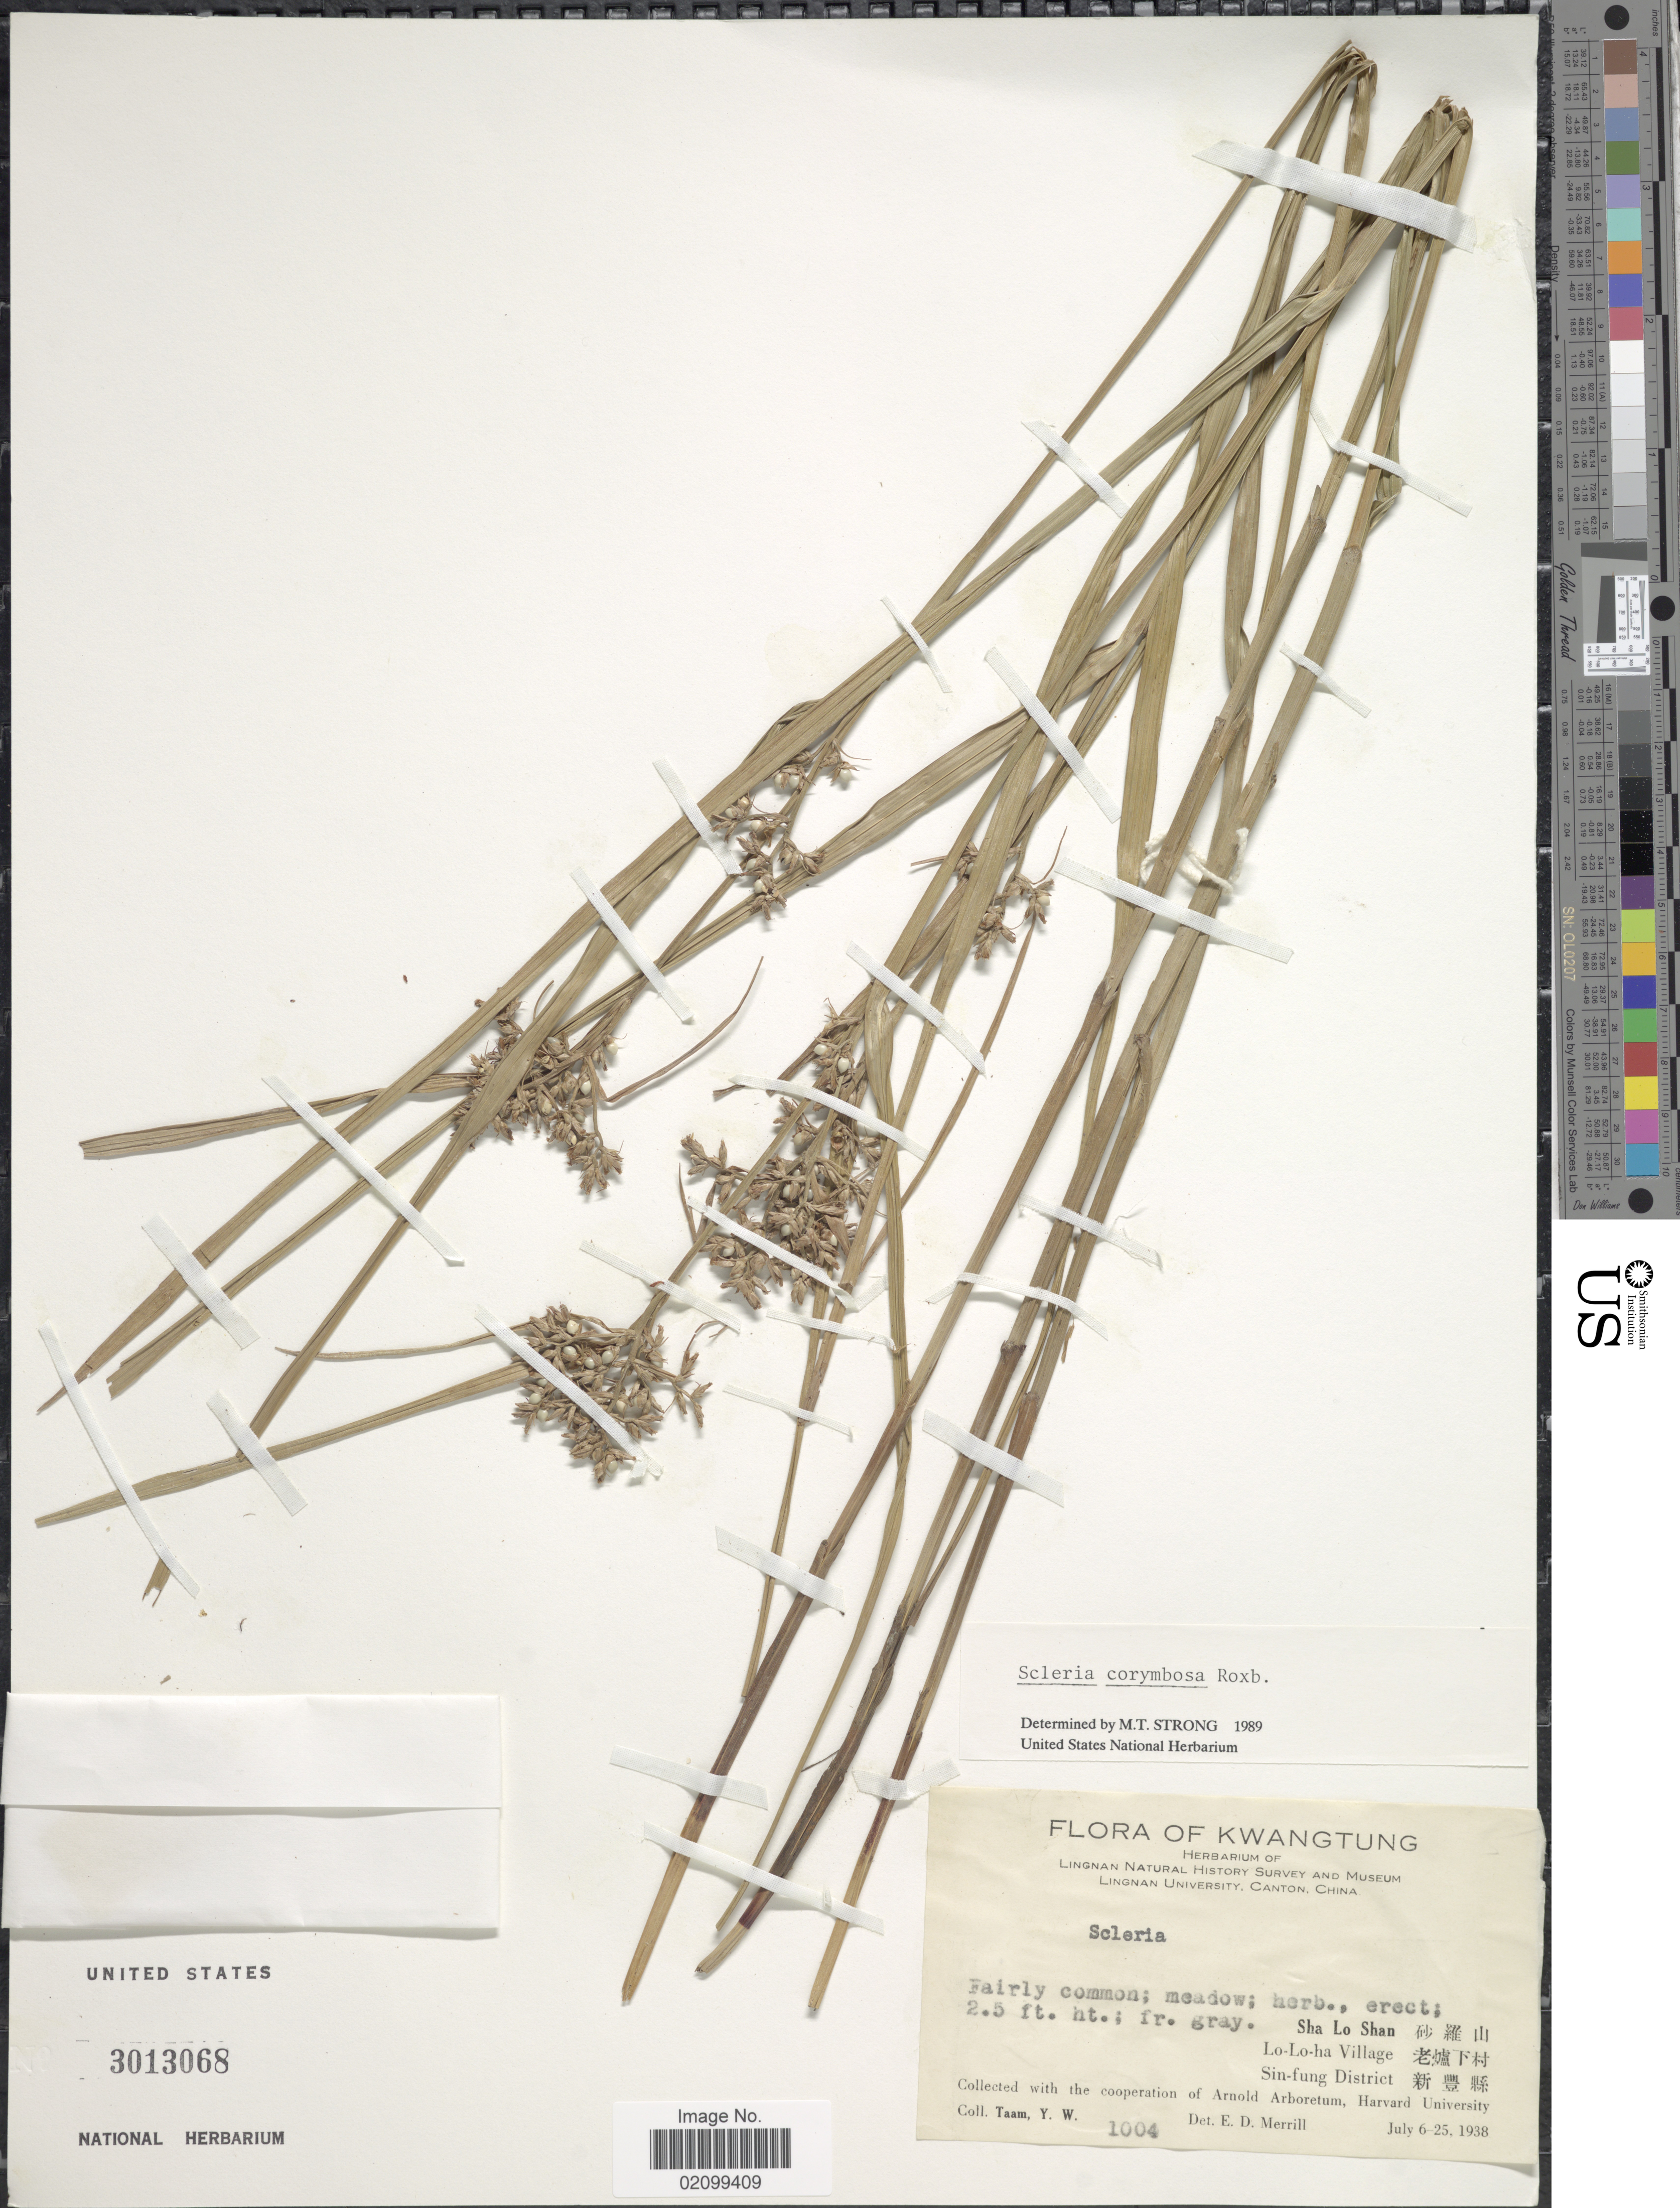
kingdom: Plantae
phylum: Tracheophyta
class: Liliopsida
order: Poales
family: Cyperaceae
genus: Scleria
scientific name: Scleria corymbosa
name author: Roxb.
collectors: Y. W. Taam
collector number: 1004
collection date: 1938-07-06/1938-07-25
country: China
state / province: Guangdong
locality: Kwangtung. San Lo shan. Lo-Lo-ha Village, Sin-fung District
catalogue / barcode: US 3013068